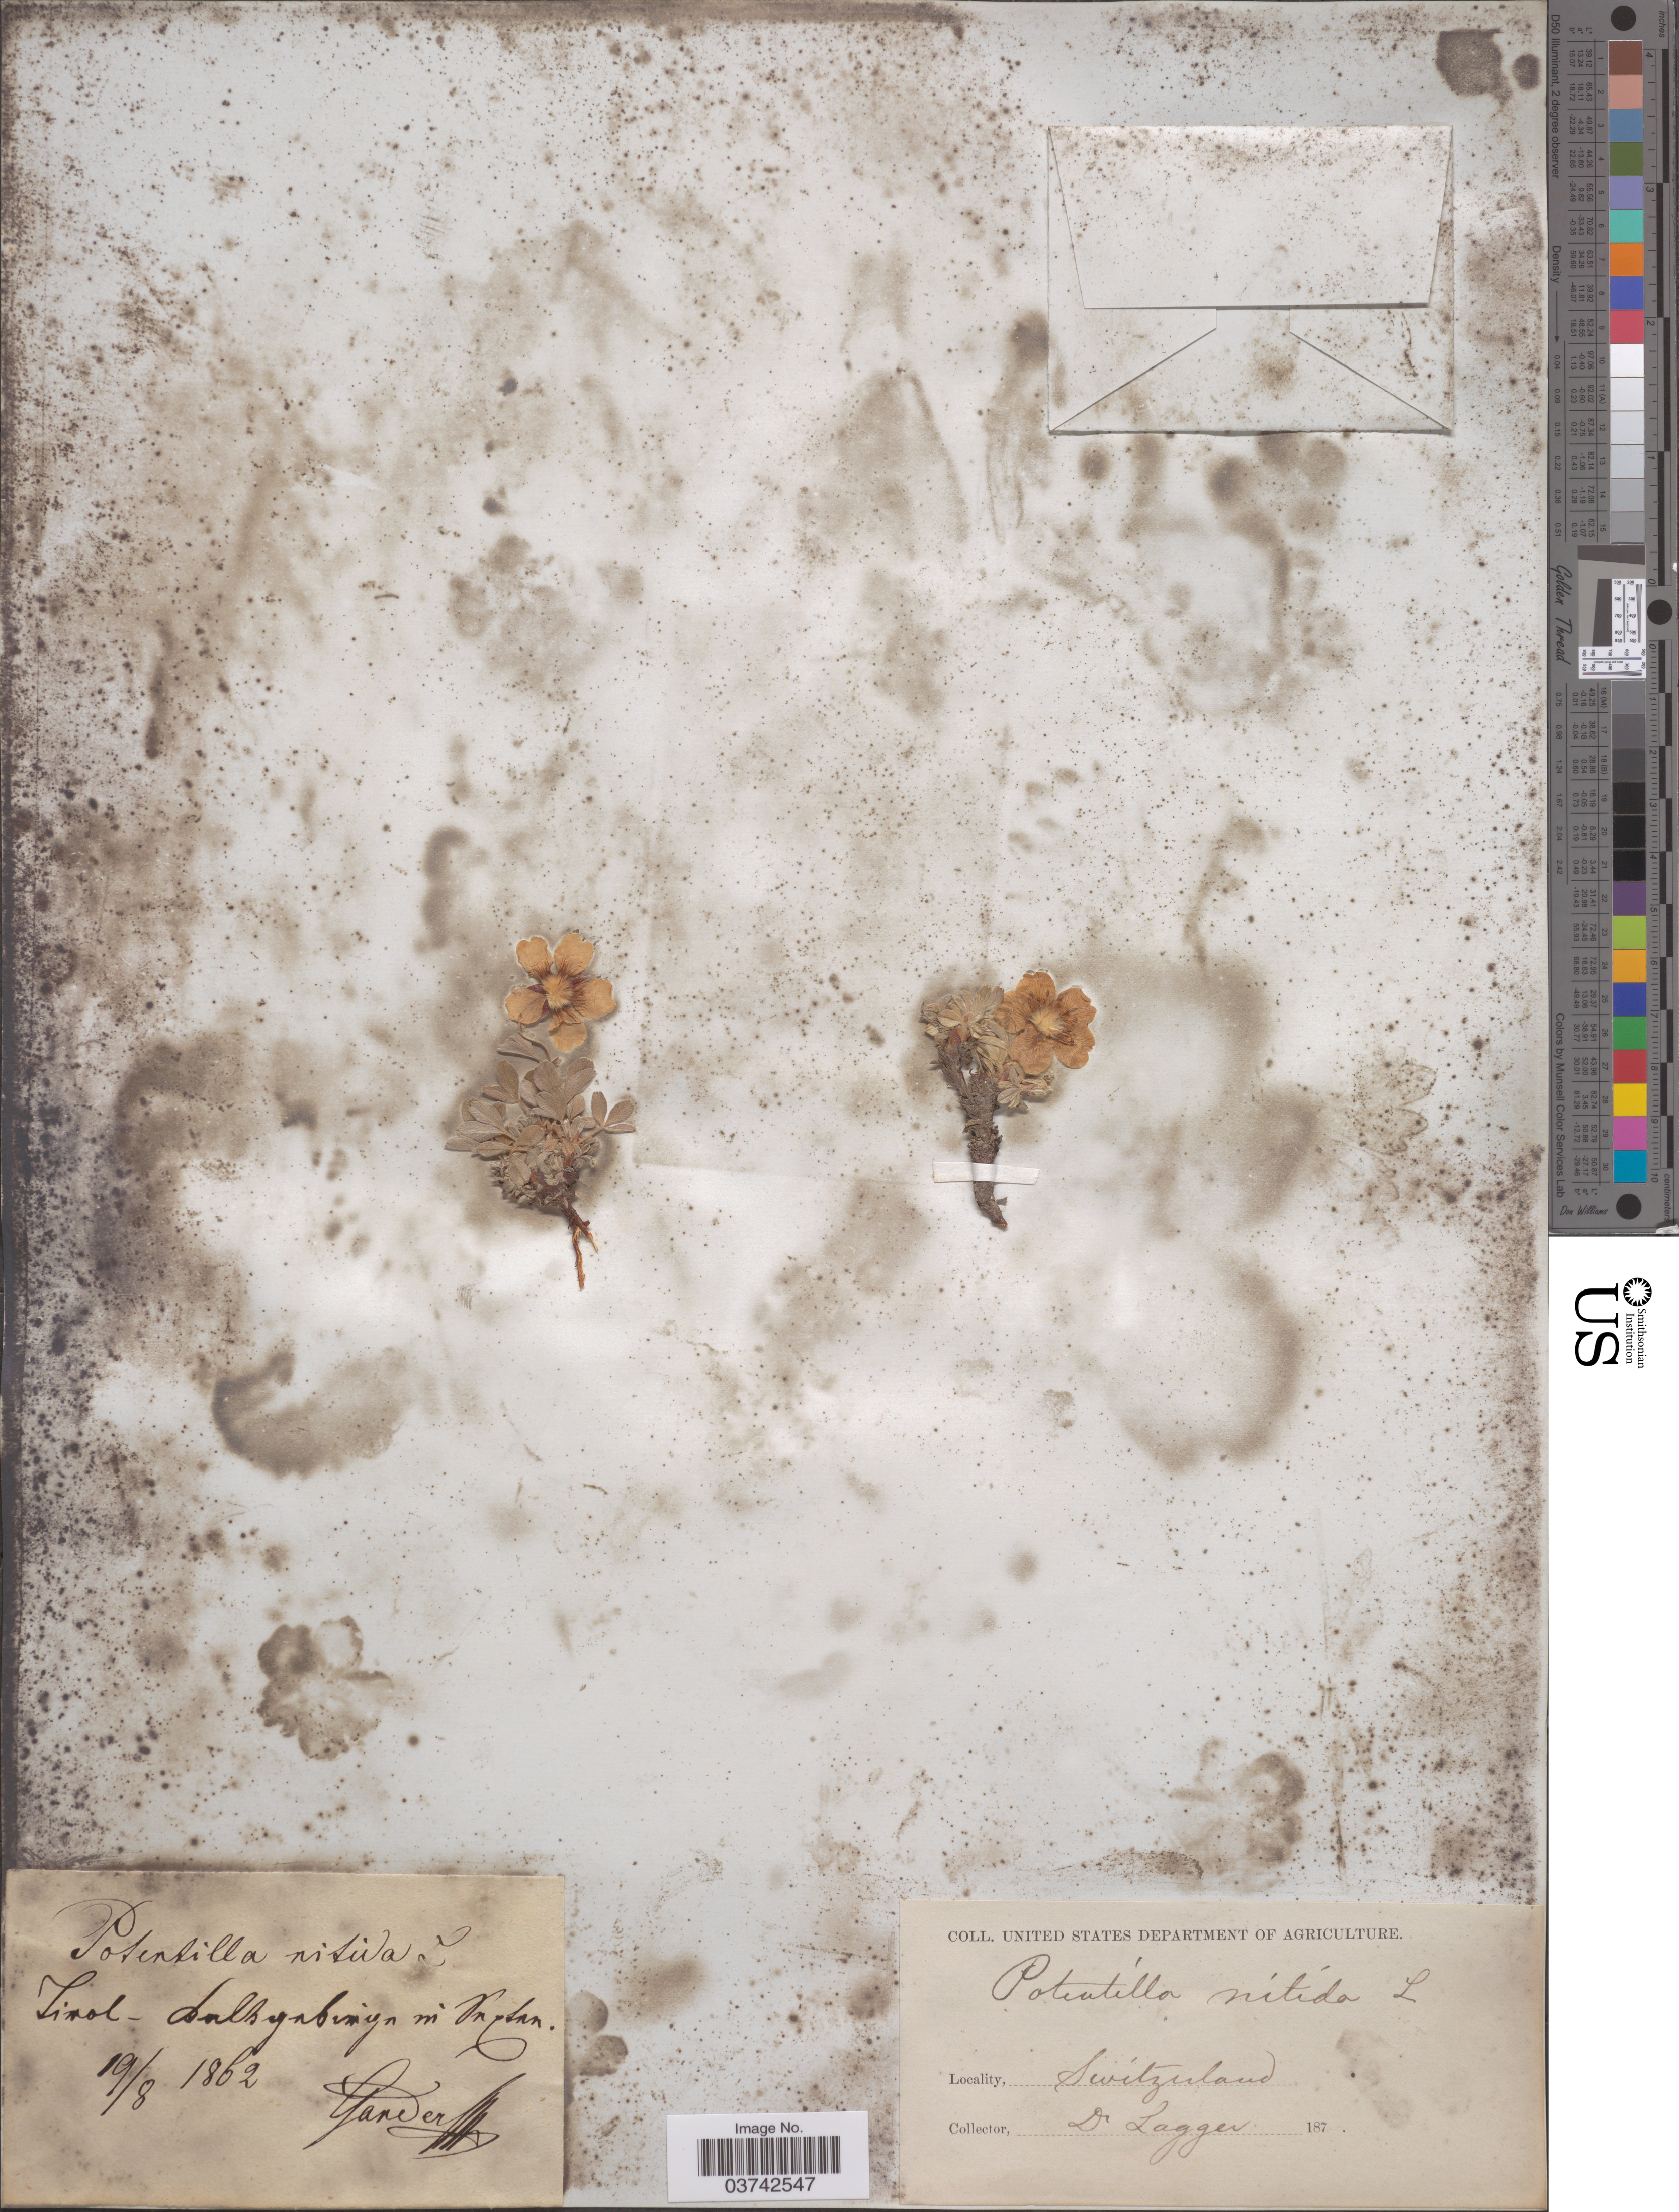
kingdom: Plantae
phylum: Tracheophyta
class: Magnoliopsida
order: Rosales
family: Rosaceae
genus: Potentilla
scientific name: Potentilla nitida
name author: L.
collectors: F. J. Lagger & Gander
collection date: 1862-08-19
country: Switzerland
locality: Tirol-[illegible text] in [illegible text].